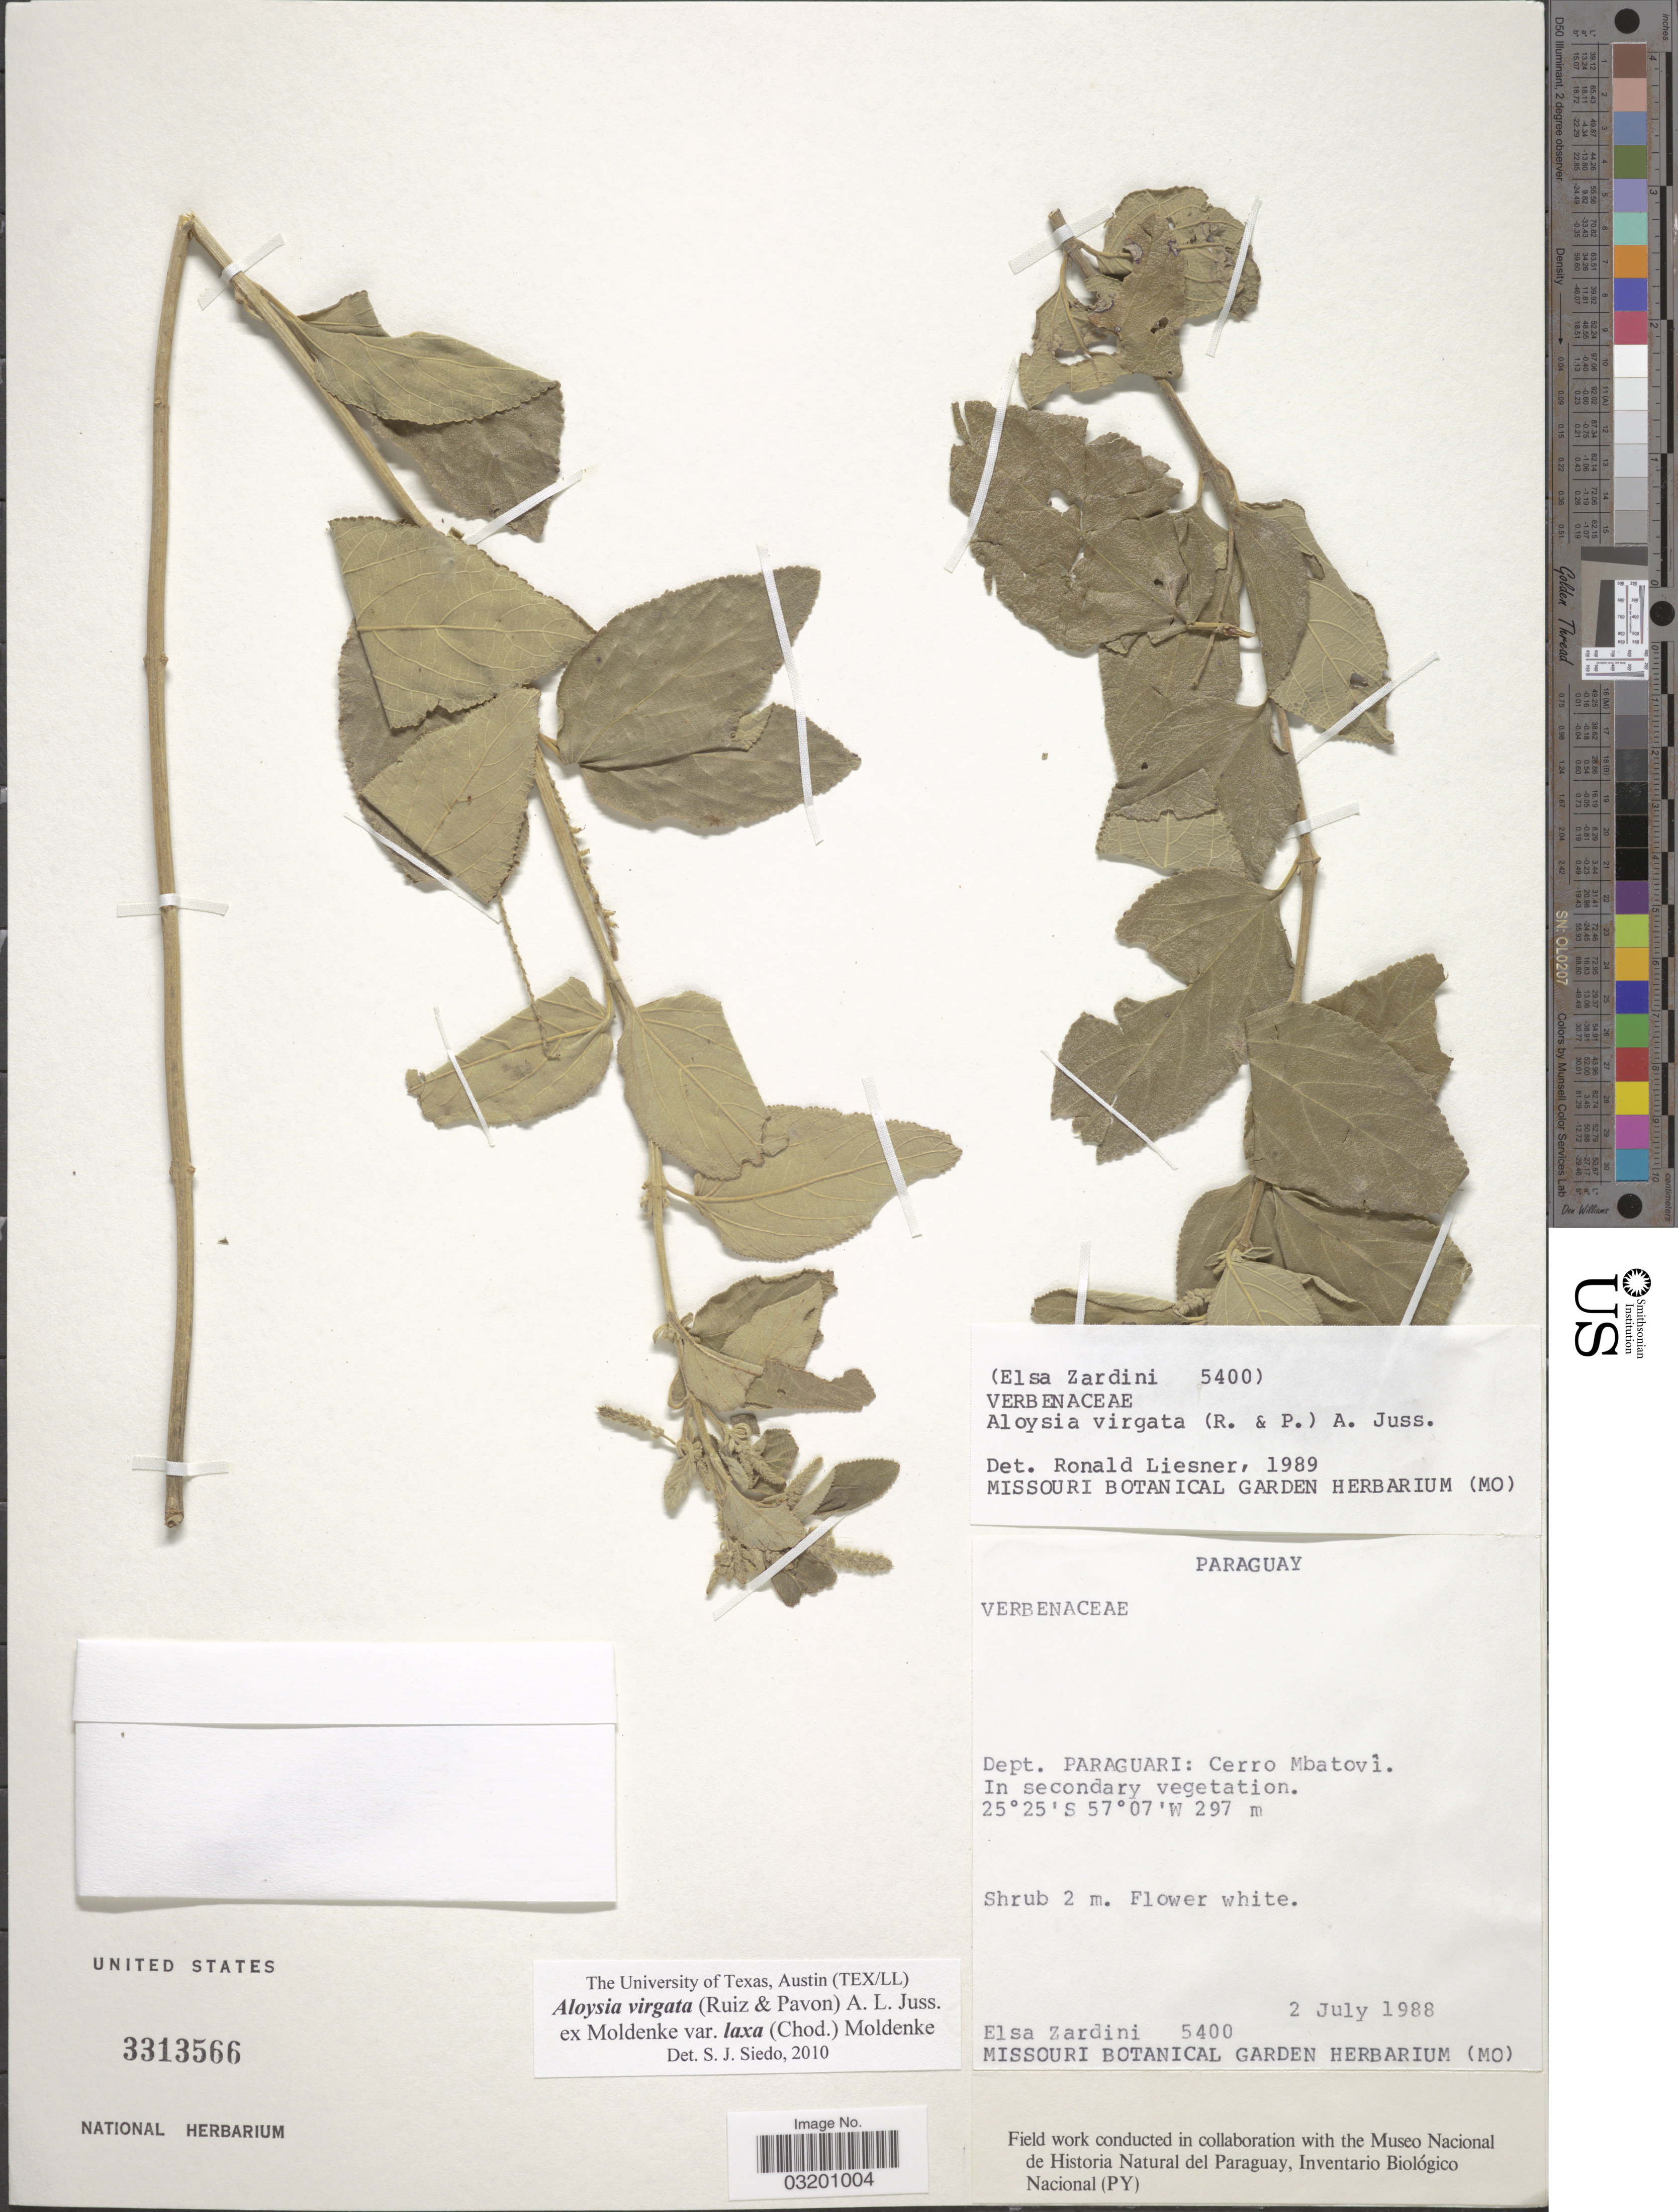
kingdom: Plantae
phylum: Tracheophyta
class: Magnoliopsida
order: Lamiales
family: Verbenaceae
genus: Aloysia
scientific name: Aloysia virgata var. laxa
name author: (Chodat) Moldenke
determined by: Siedo, S. J.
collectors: E. M. Zardini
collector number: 5400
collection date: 1988-07-02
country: Paraguay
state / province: Paraguari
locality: Dept. Paraguari: Cerro Mbatovi.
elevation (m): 297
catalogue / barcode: US 3313566